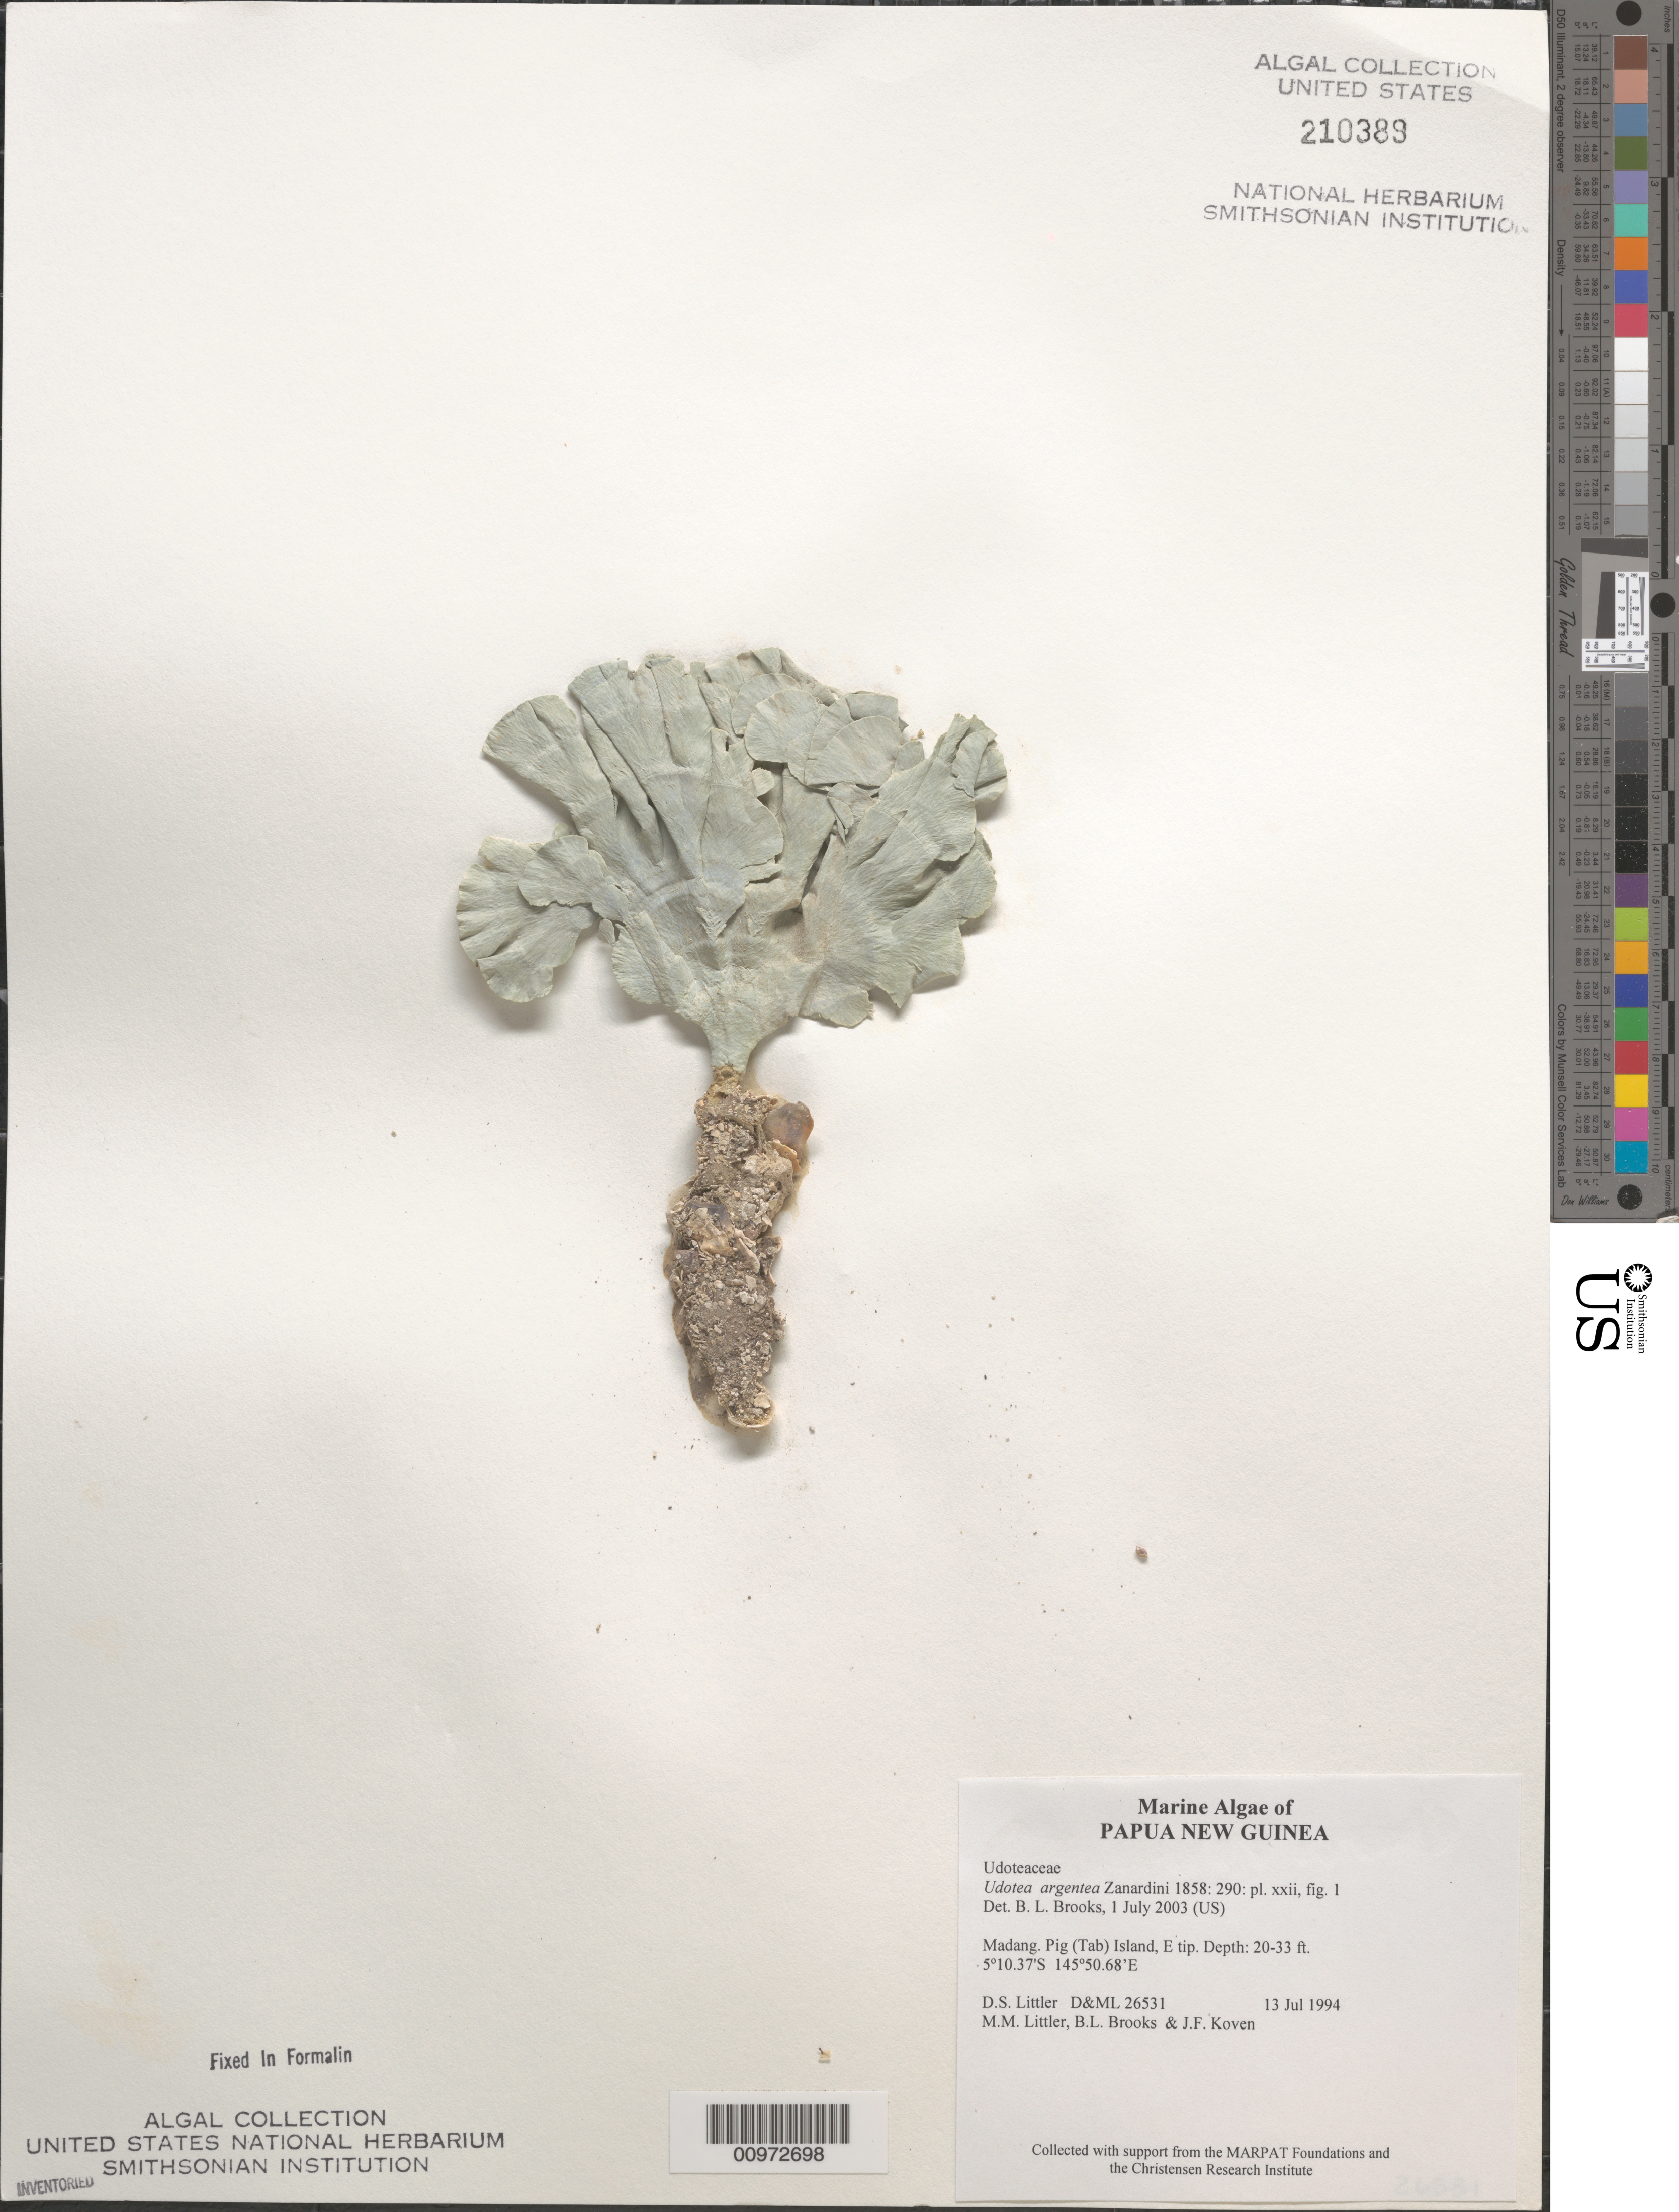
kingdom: Plantae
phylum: Chlorophyta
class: Ulvophyceae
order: Bryopsidales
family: Udoteaceae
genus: Udotea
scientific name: Udotea argentea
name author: Zanardini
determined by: Brooks, B. L., (BOT), Smithsonian Institution - National Museum of Natural History (UNITED STATES)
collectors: D. S. Littler, M. M. Littler, B. Brooks & J. Koven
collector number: D&ML 26531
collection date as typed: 13 Jul 1994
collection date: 1994-07-13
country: Papua New Guinea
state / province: Madang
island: Pig [Tab]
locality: East tip of island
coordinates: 5 10.37'S, 145 50.68'E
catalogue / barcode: US 210389